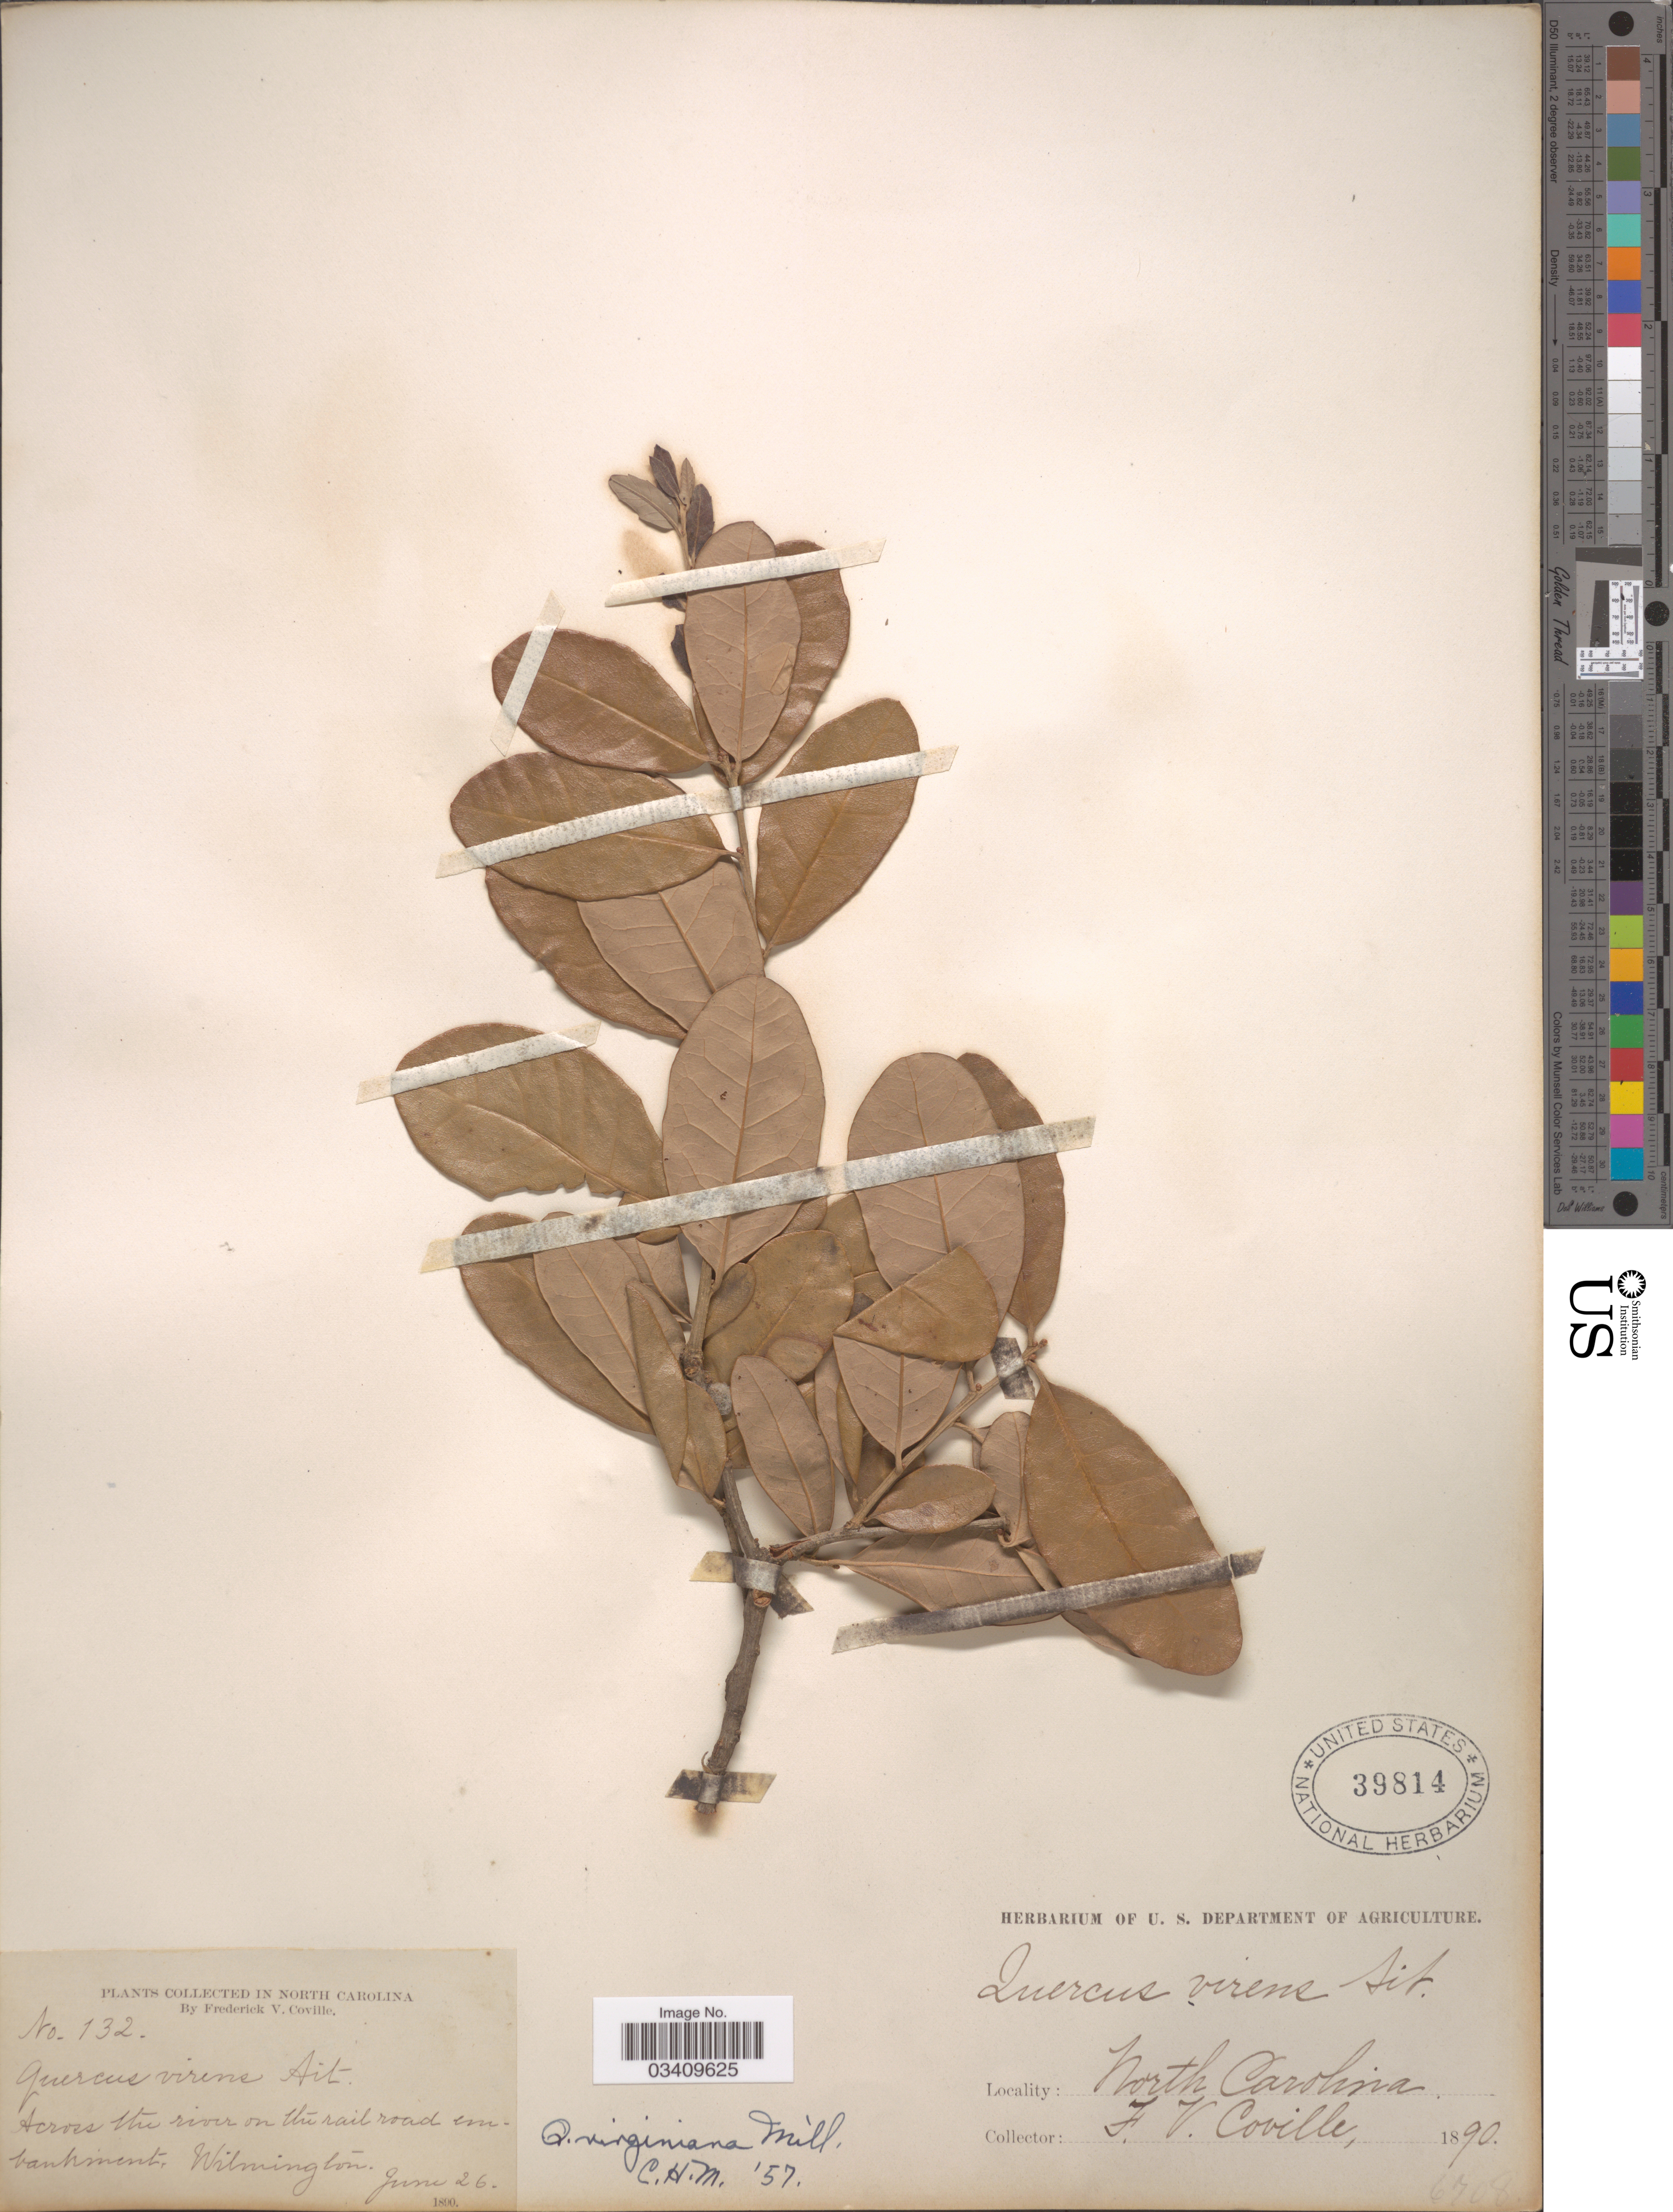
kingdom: Plantae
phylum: Tracheophyta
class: Magnoliopsida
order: Fagales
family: Fagaceae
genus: Quercus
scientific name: Quercus virginiana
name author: Mill.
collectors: F. V. Coville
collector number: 132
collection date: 1890-06-26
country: United States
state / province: North Carolina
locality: Across the river on the rail road embankment, Wilmington.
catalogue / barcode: US 39814